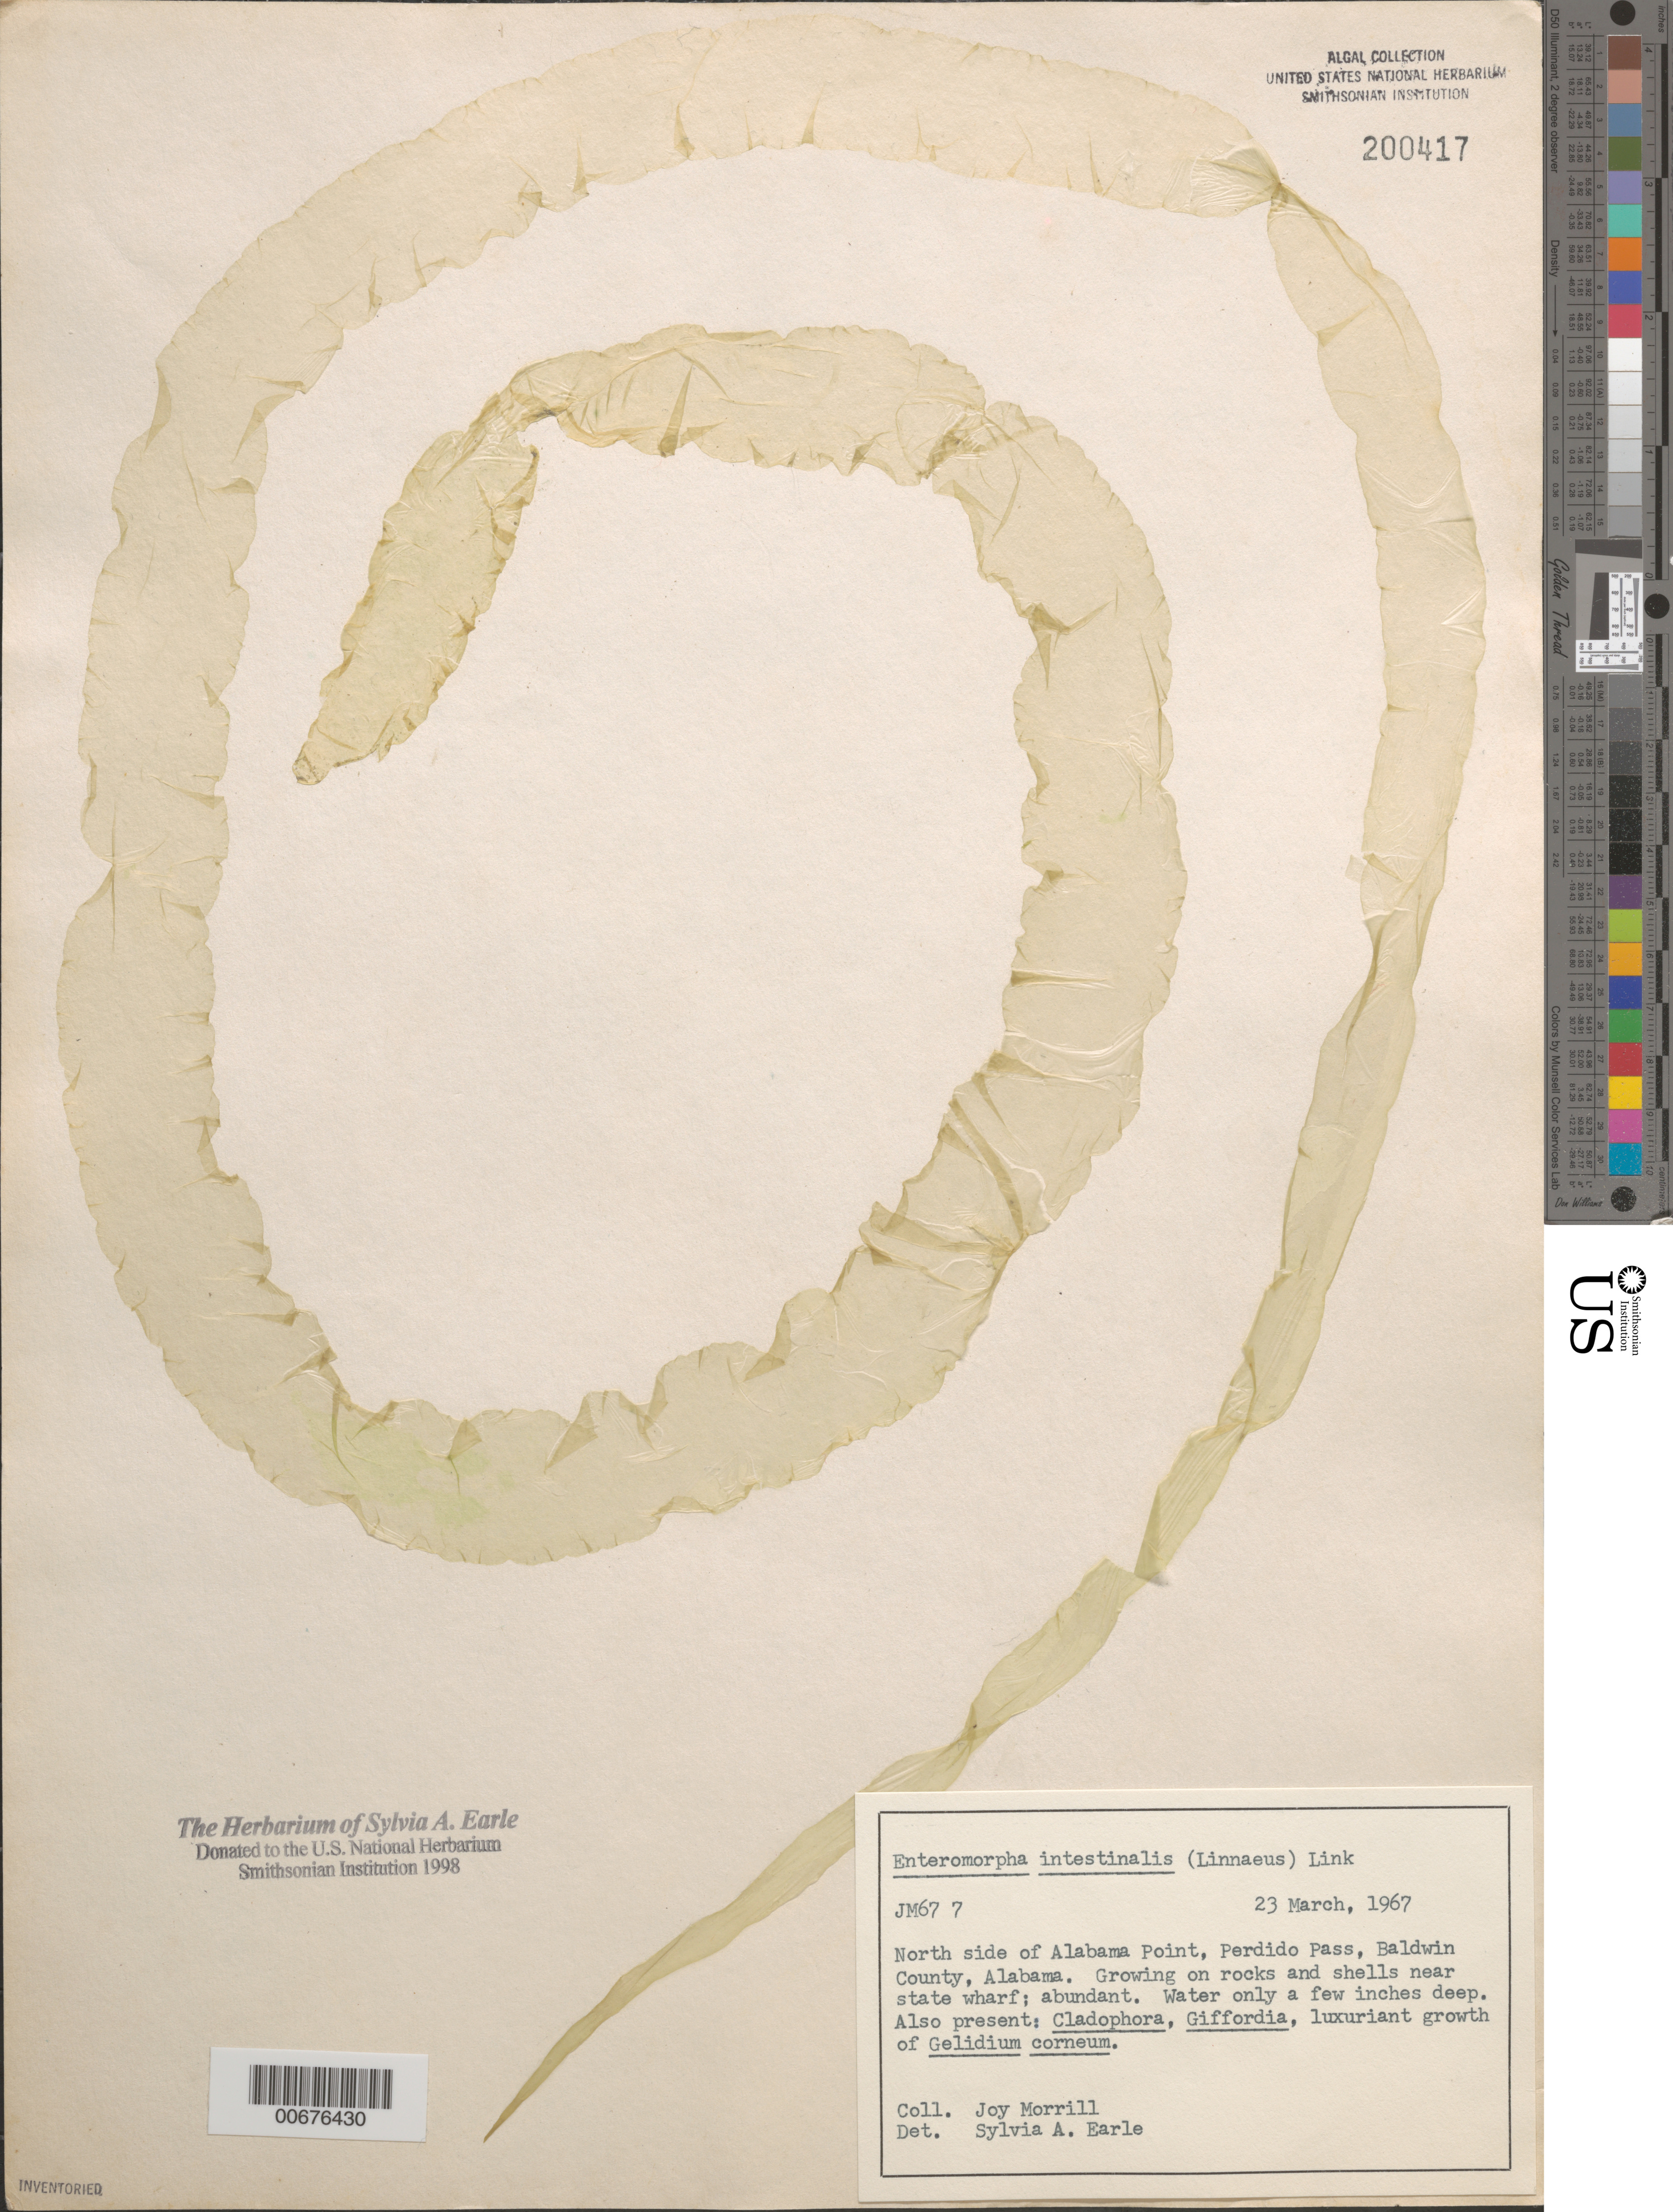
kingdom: Plantae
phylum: Chlorophyta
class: Ulvophyceae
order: Ulvales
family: Ulvaceae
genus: Ulva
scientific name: Ulva intestinalis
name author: L.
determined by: Algae name updating Project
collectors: J. Morrill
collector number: JM677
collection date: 1967-03-23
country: United States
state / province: Alabama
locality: North side of Alabama Point, Perdido Pass, Baldwin County.